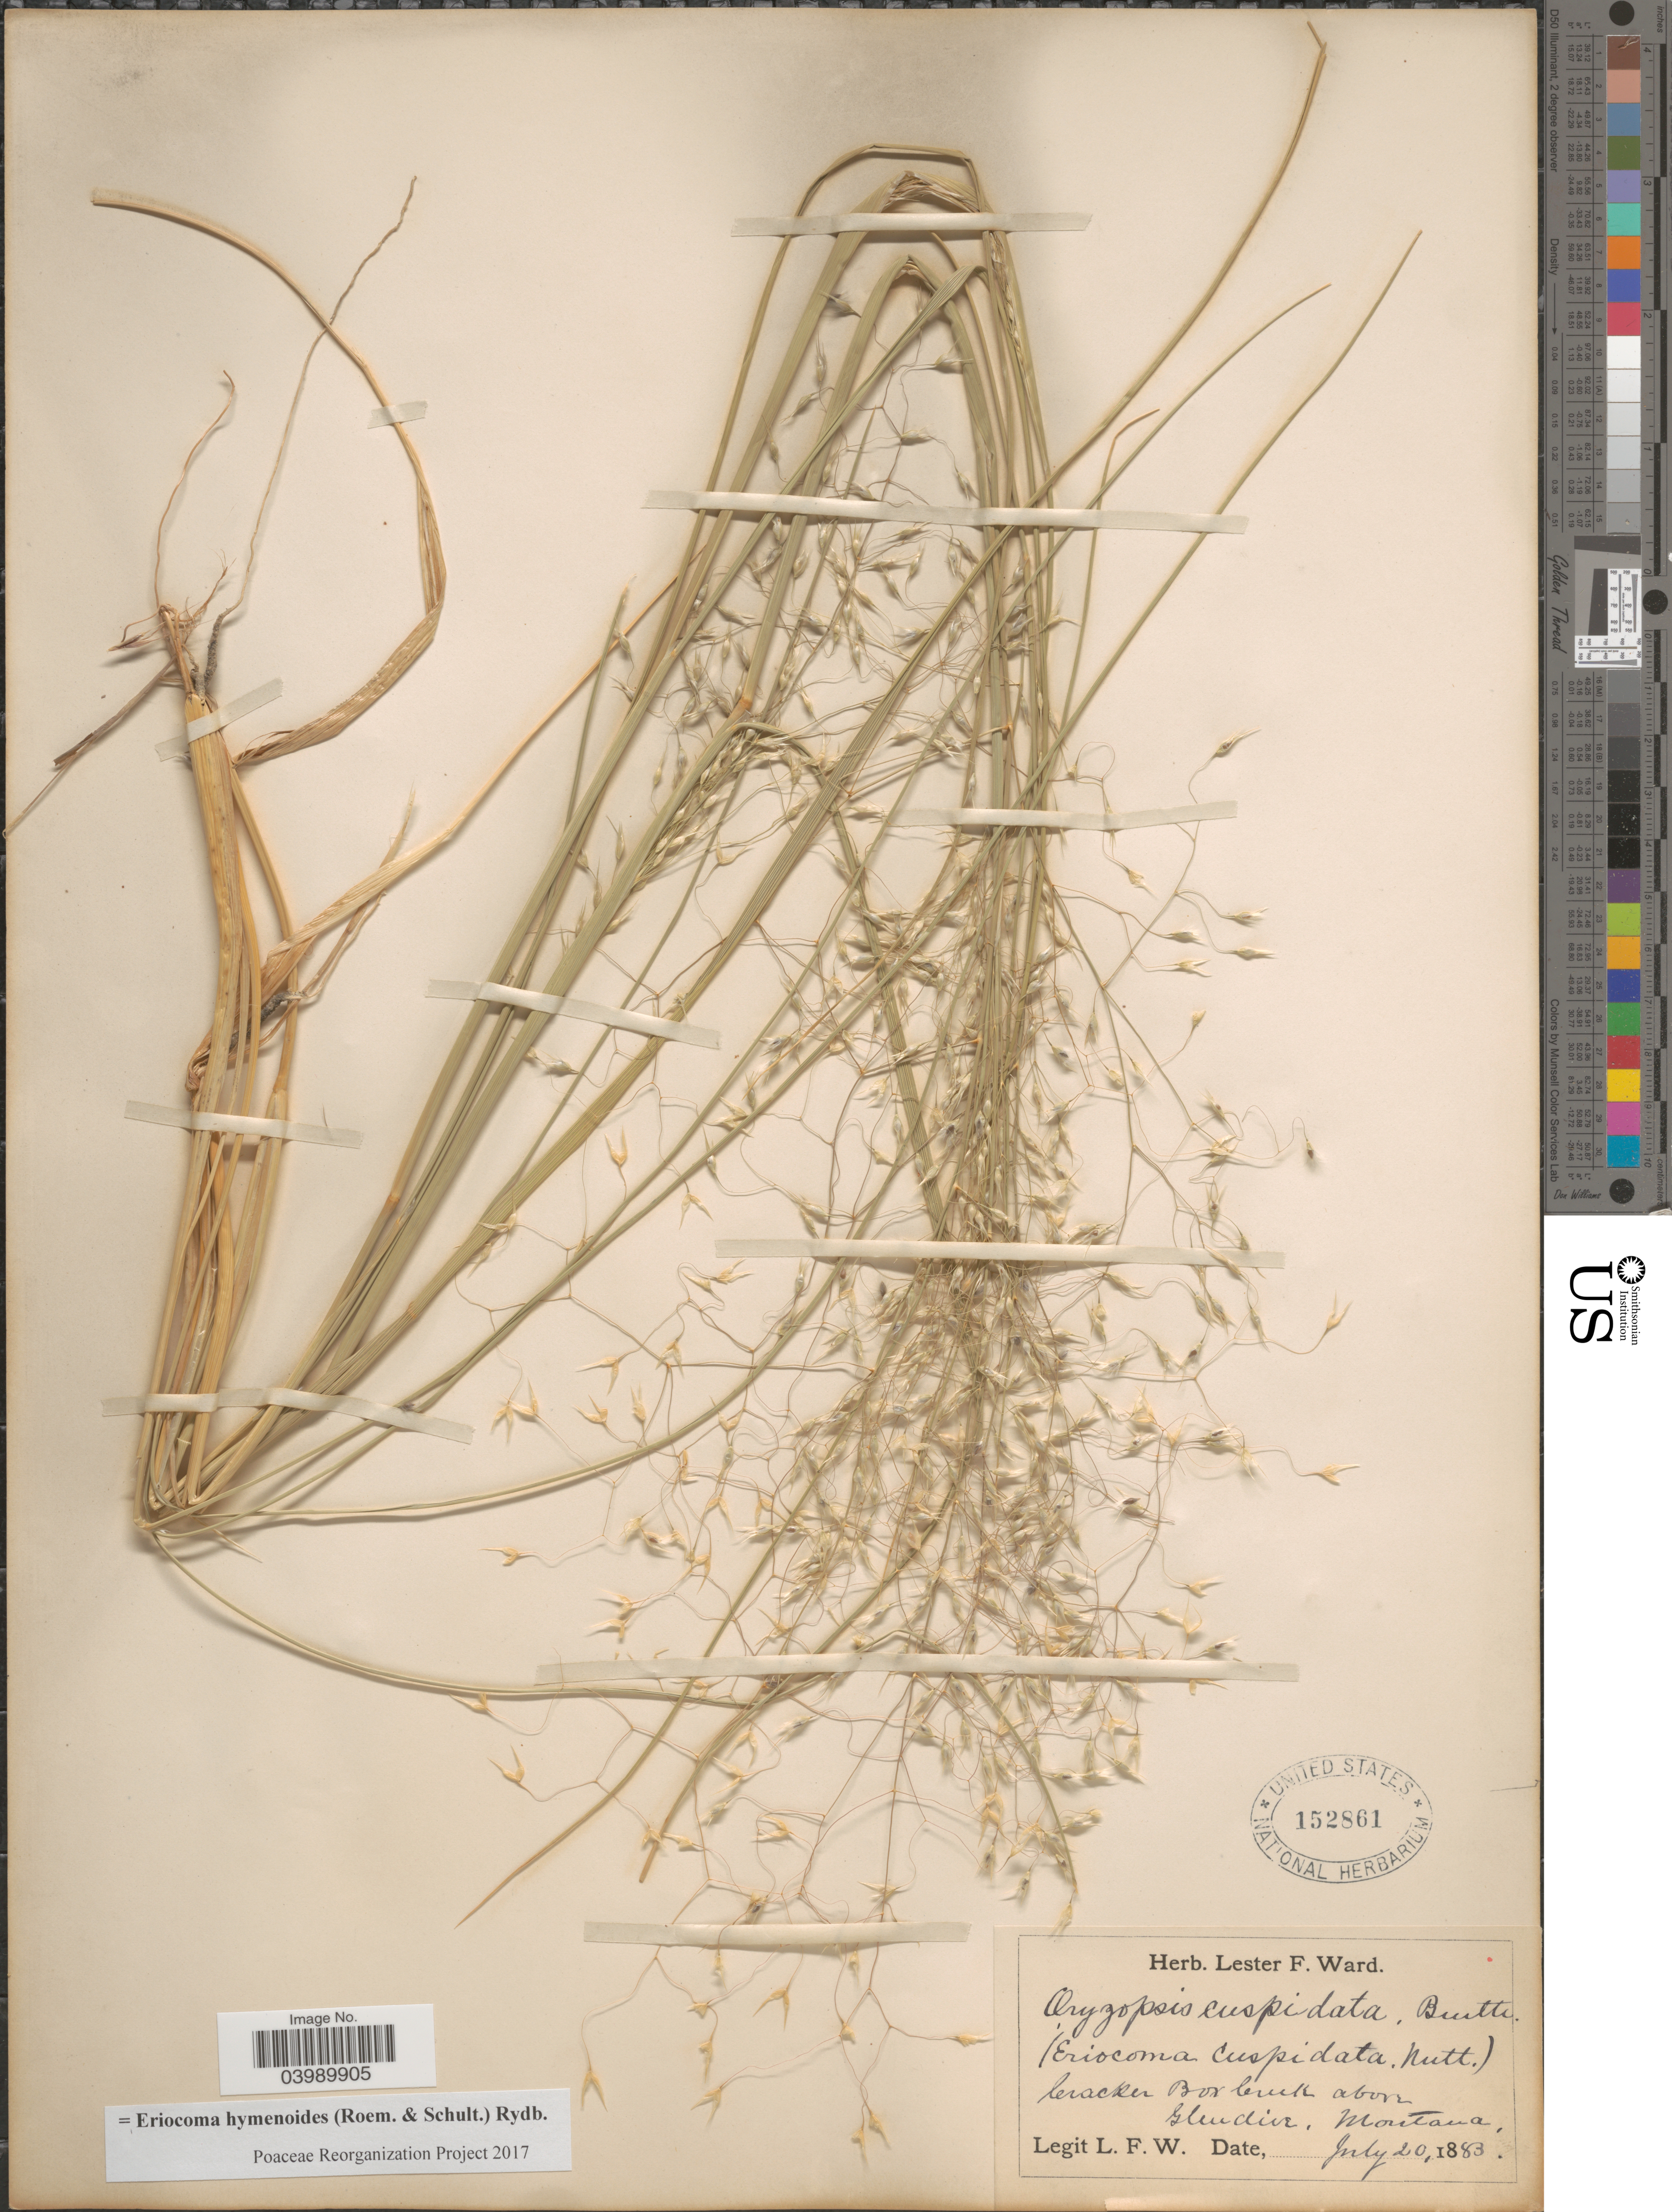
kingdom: Plantae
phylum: Tracheophyta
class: Liliopsida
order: Poales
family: Poaceae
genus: Eriocoma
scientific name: Eriocoma hymenoides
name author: (Roem. & Schult.) Rydb.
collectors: L. F. Ward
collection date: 1883-07-20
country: United States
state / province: Montana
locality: Cracker Box Creek above Glendive.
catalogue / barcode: US 152861